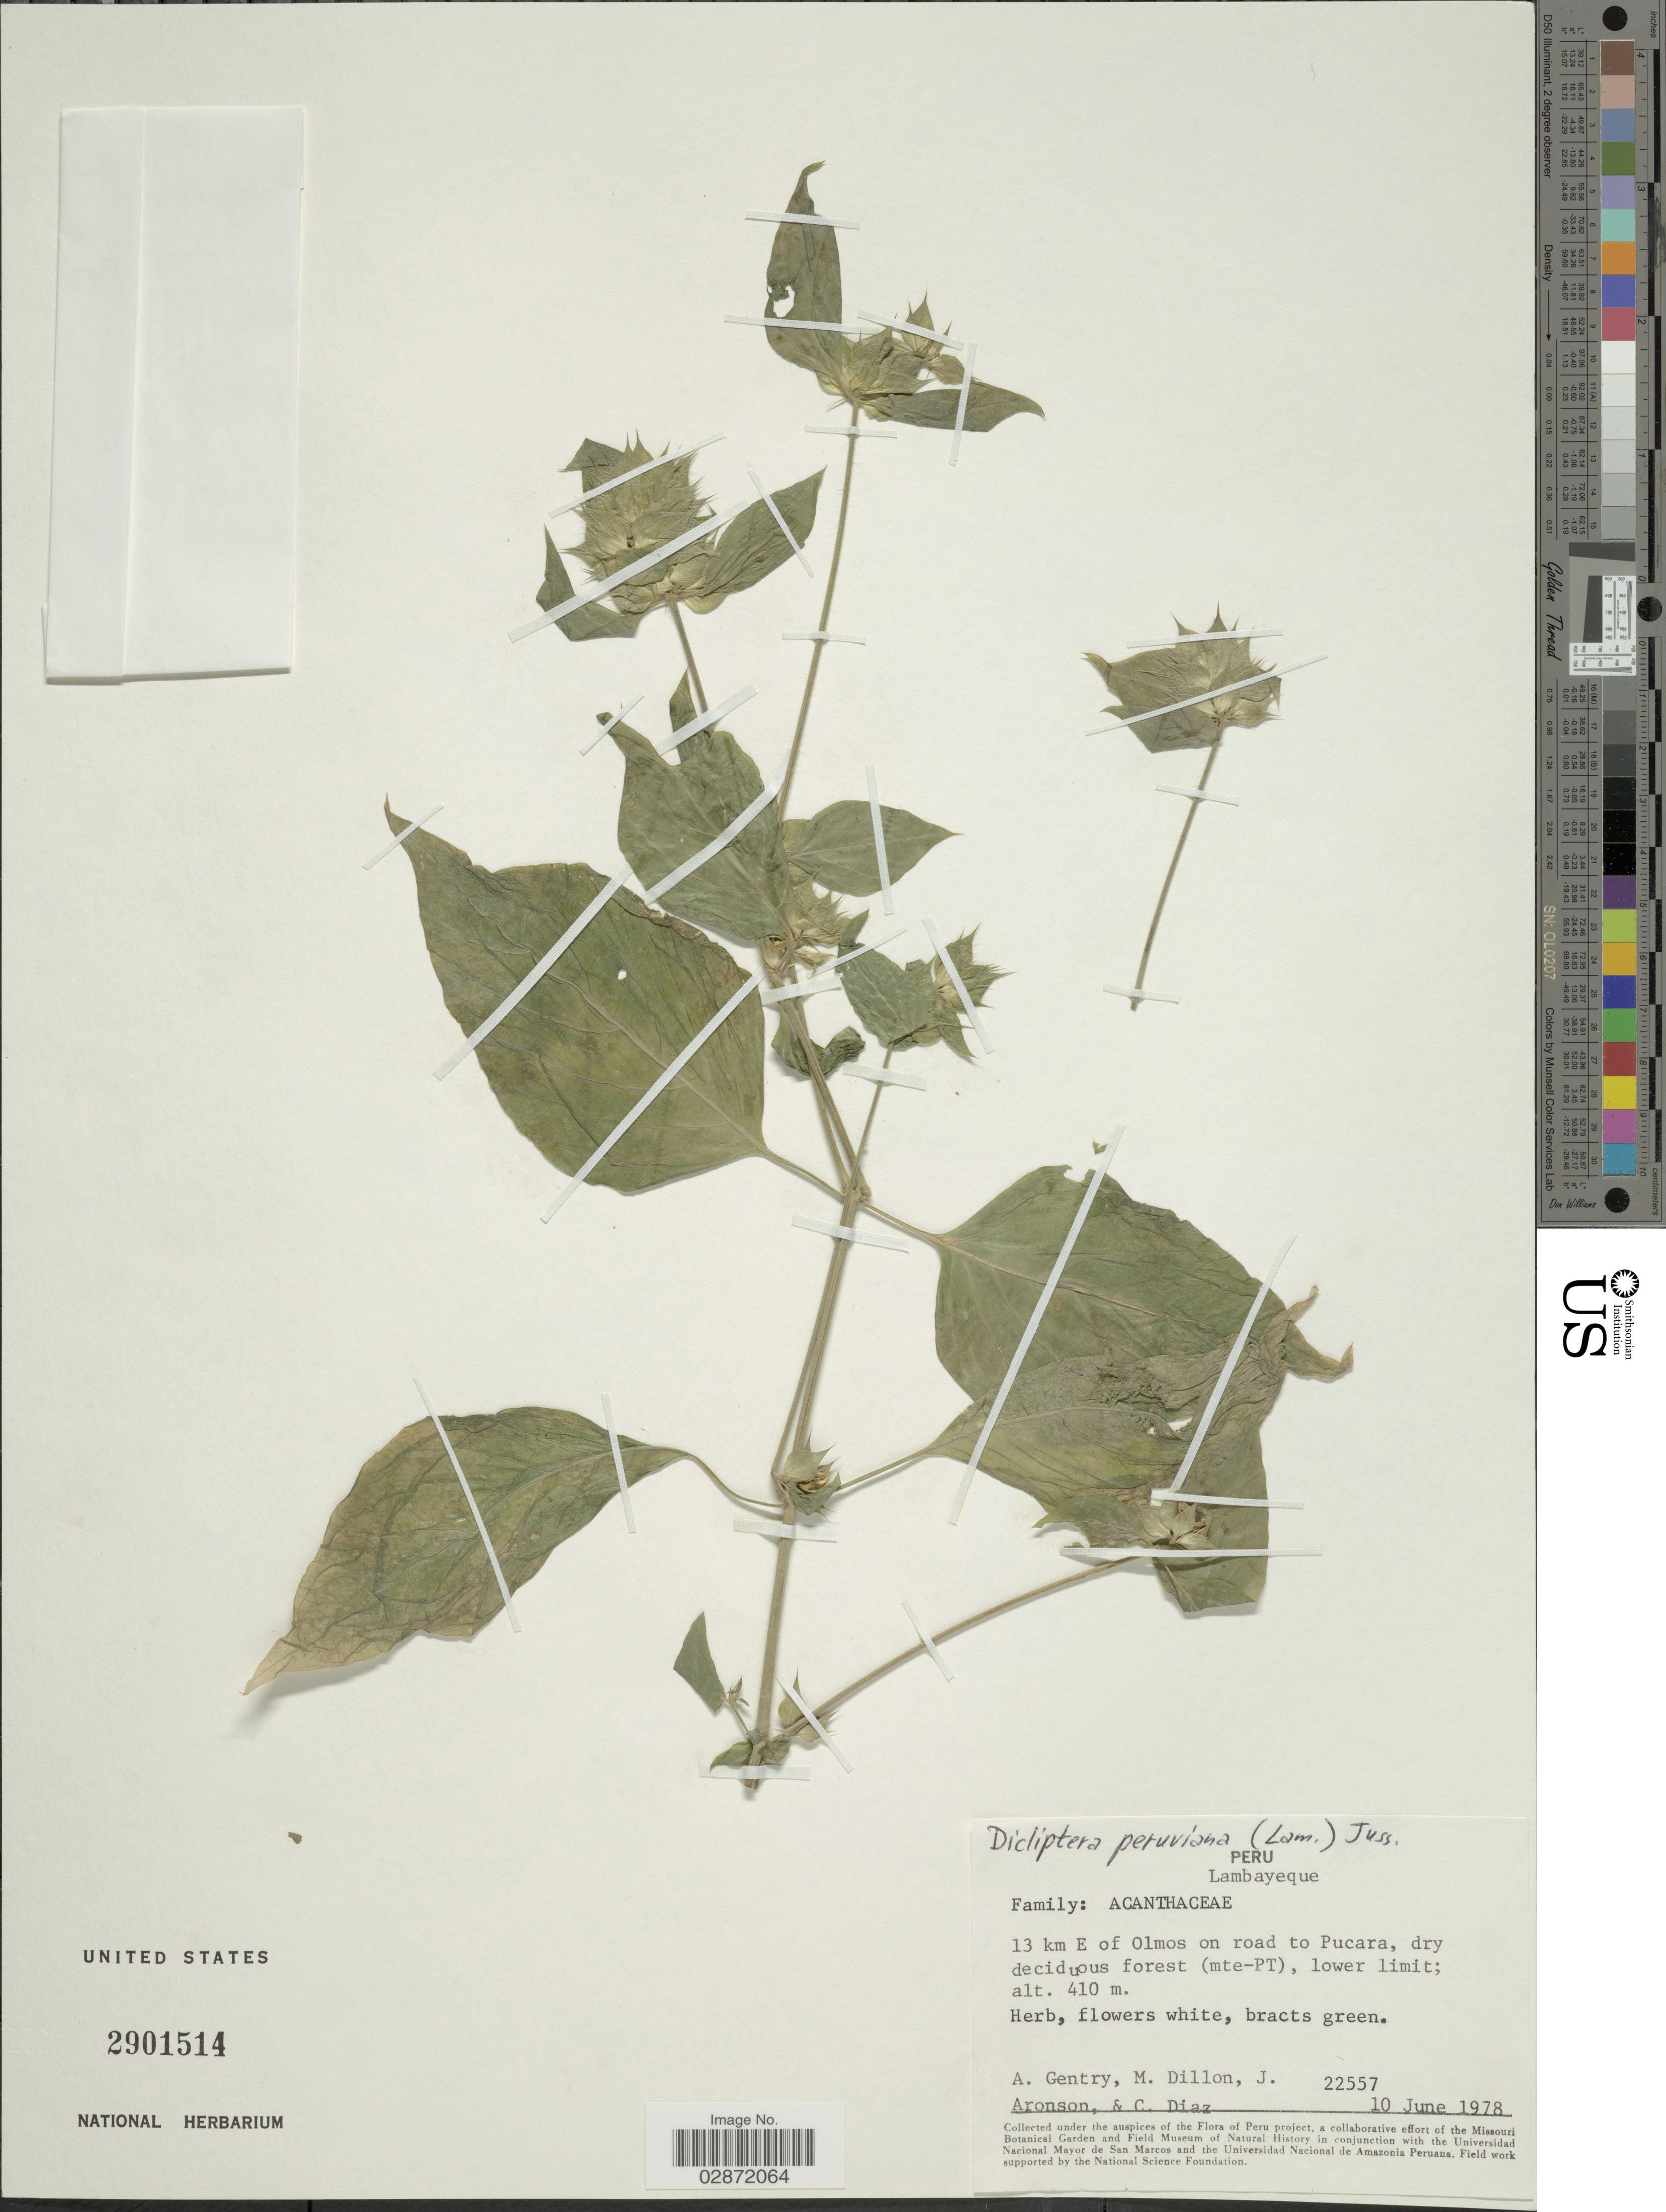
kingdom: Plantae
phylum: Tracheophyta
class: Magnoliopsida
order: Lamiales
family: Acanthaceae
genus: Dicliptera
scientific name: Dicliptera peruviana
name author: (Ruiz & Pav.) Juss.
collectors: A. H. Gentry, M. O. Dillon, J. Aronson & C. Díaz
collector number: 22557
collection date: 1978-06-10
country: Peru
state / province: Lambayeque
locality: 13 km E of Olmos on road to Pucara.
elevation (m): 410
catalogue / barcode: US 2901514